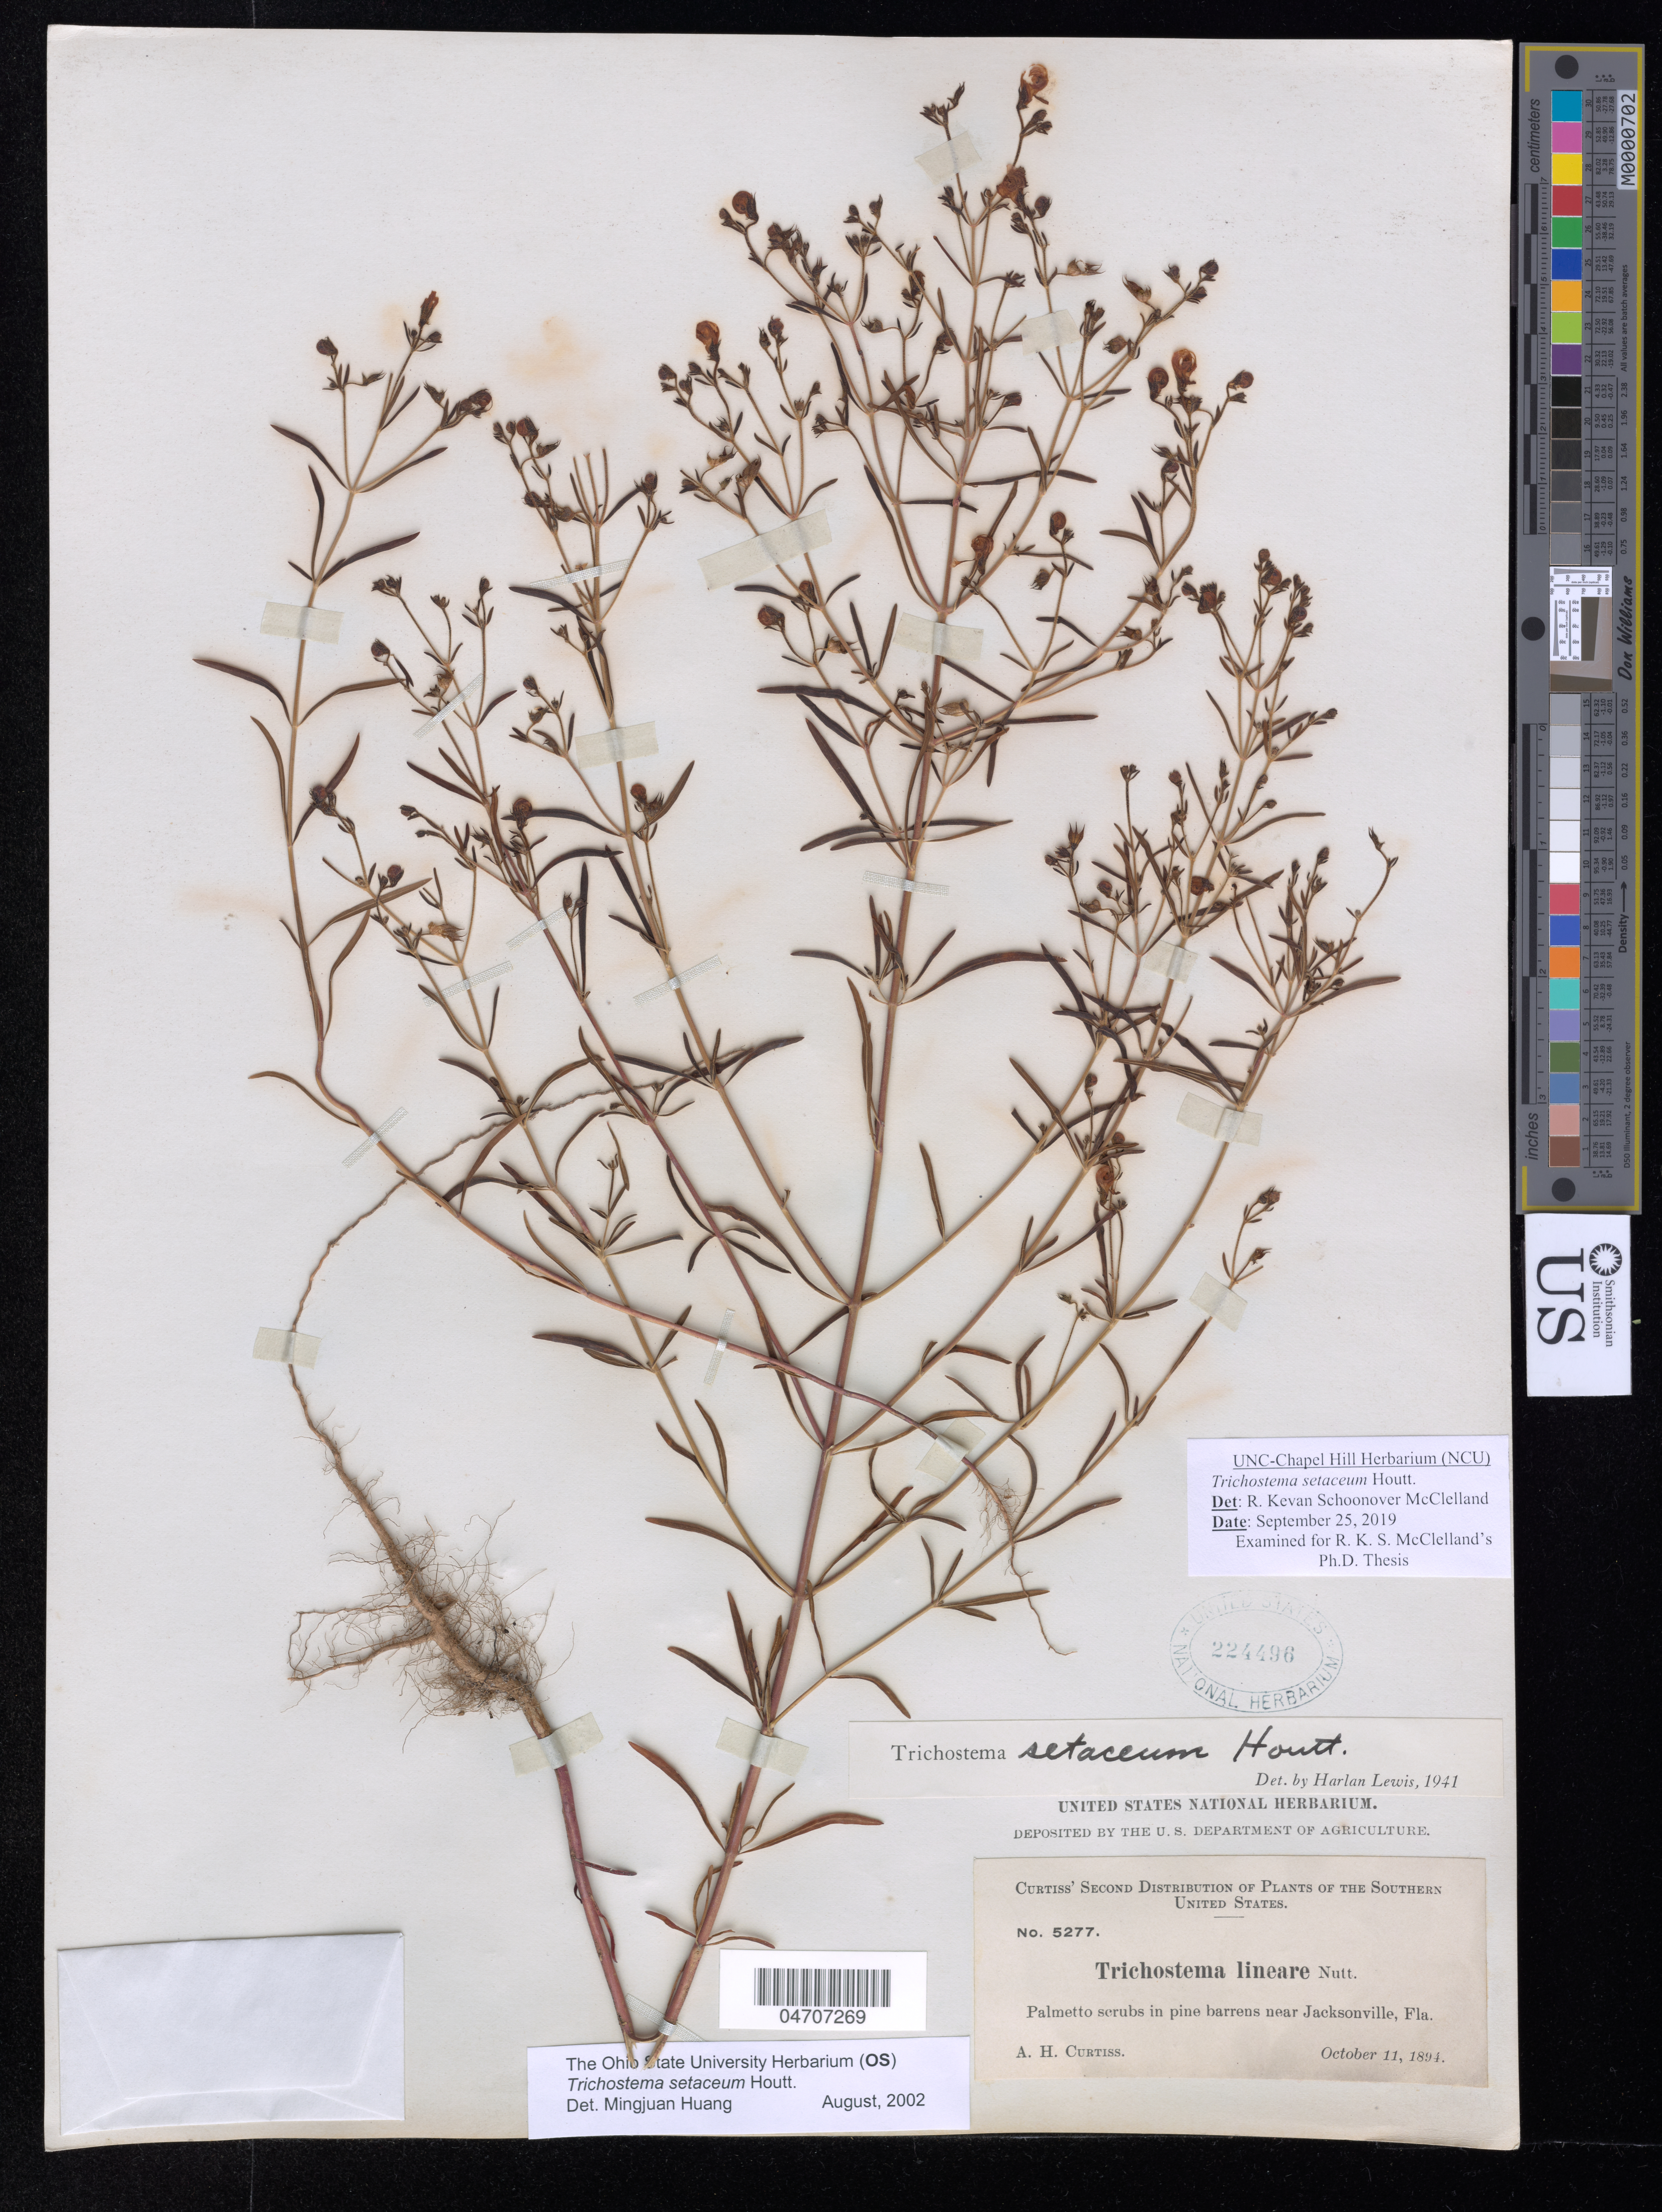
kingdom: Plantae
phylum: Tracheophyta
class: Magnoliopsida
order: Lamiales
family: Lamiaceae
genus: Trichostema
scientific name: Trichostema setaceum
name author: Houtt.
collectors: A. H. Curtiss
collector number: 5277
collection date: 1894-10-11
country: United States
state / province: Florida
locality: Southern United States. Palmetto scrubs in pine barrens near Jacksonville.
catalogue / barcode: US 224496